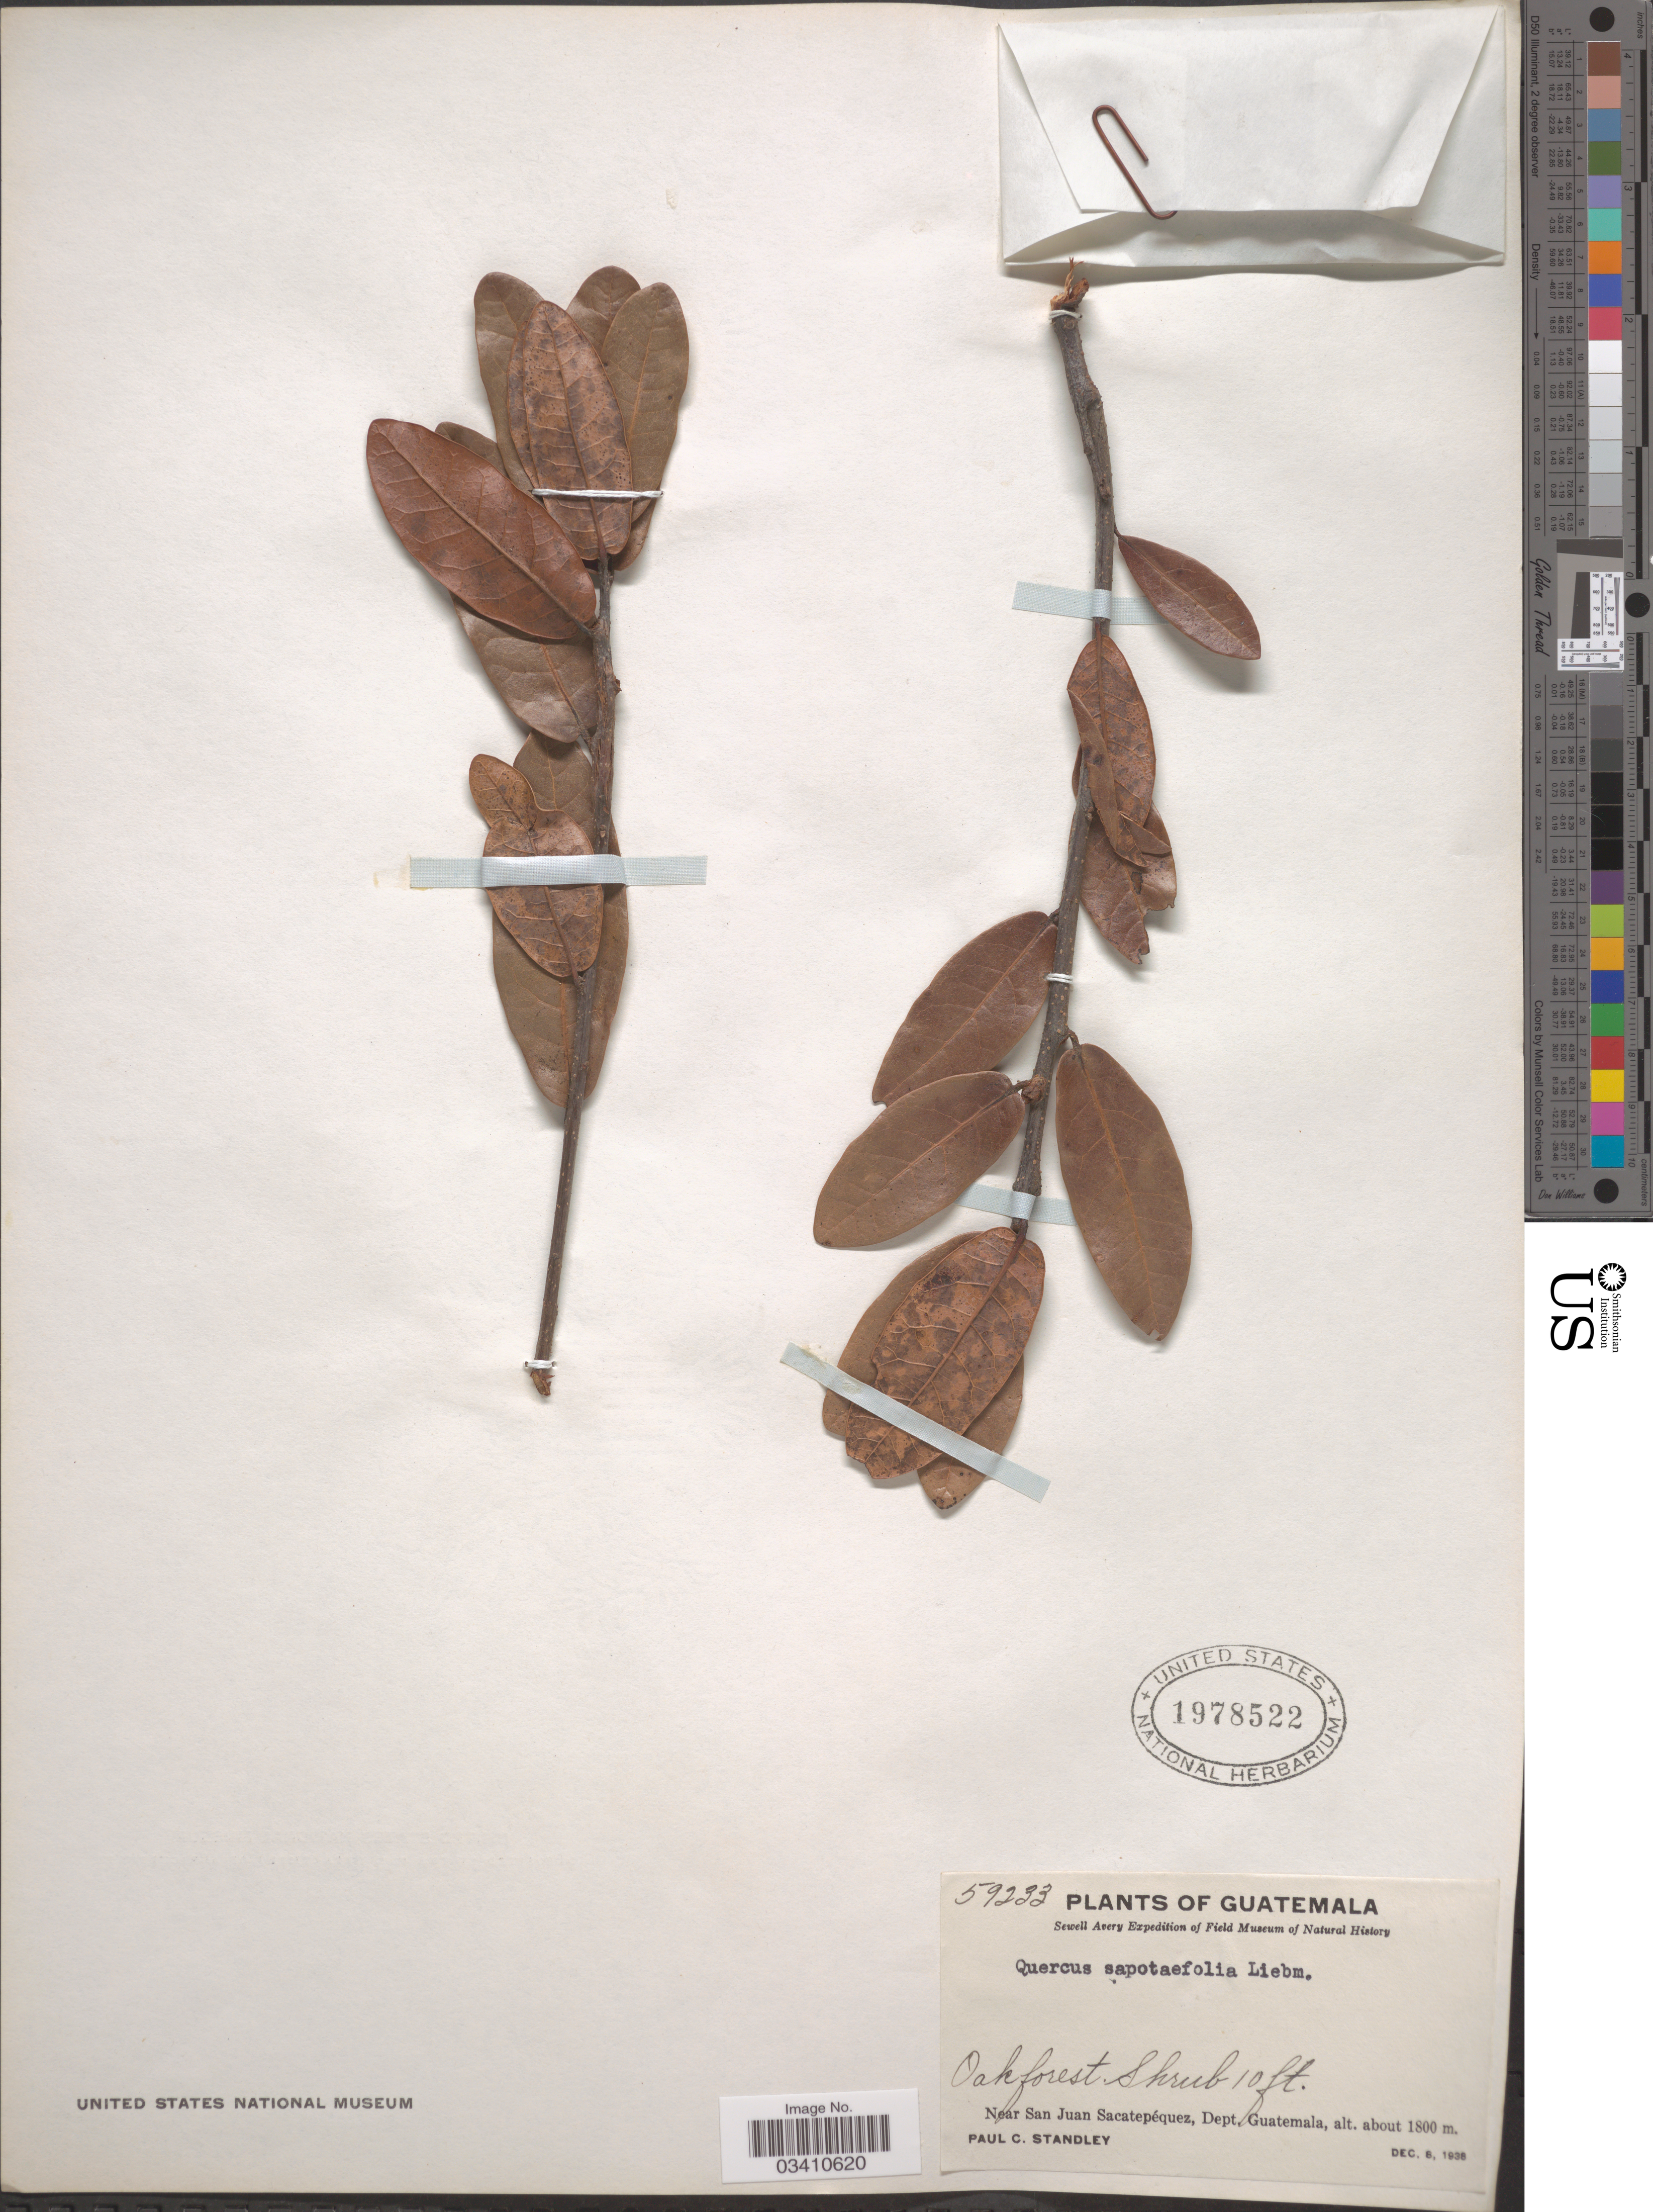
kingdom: Plantae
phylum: Tracheophyta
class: Magnoliopsida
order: Fagales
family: Fagaceae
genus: Quercus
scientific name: Quercus sapotaefolia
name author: Liebm.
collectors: P. C. Standley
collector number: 59233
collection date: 1938-12-08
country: Guatemala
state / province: Guatemala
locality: Near San Juan Sacatepéquez, Dept. Guatemala.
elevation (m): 1800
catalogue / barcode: US 1978522